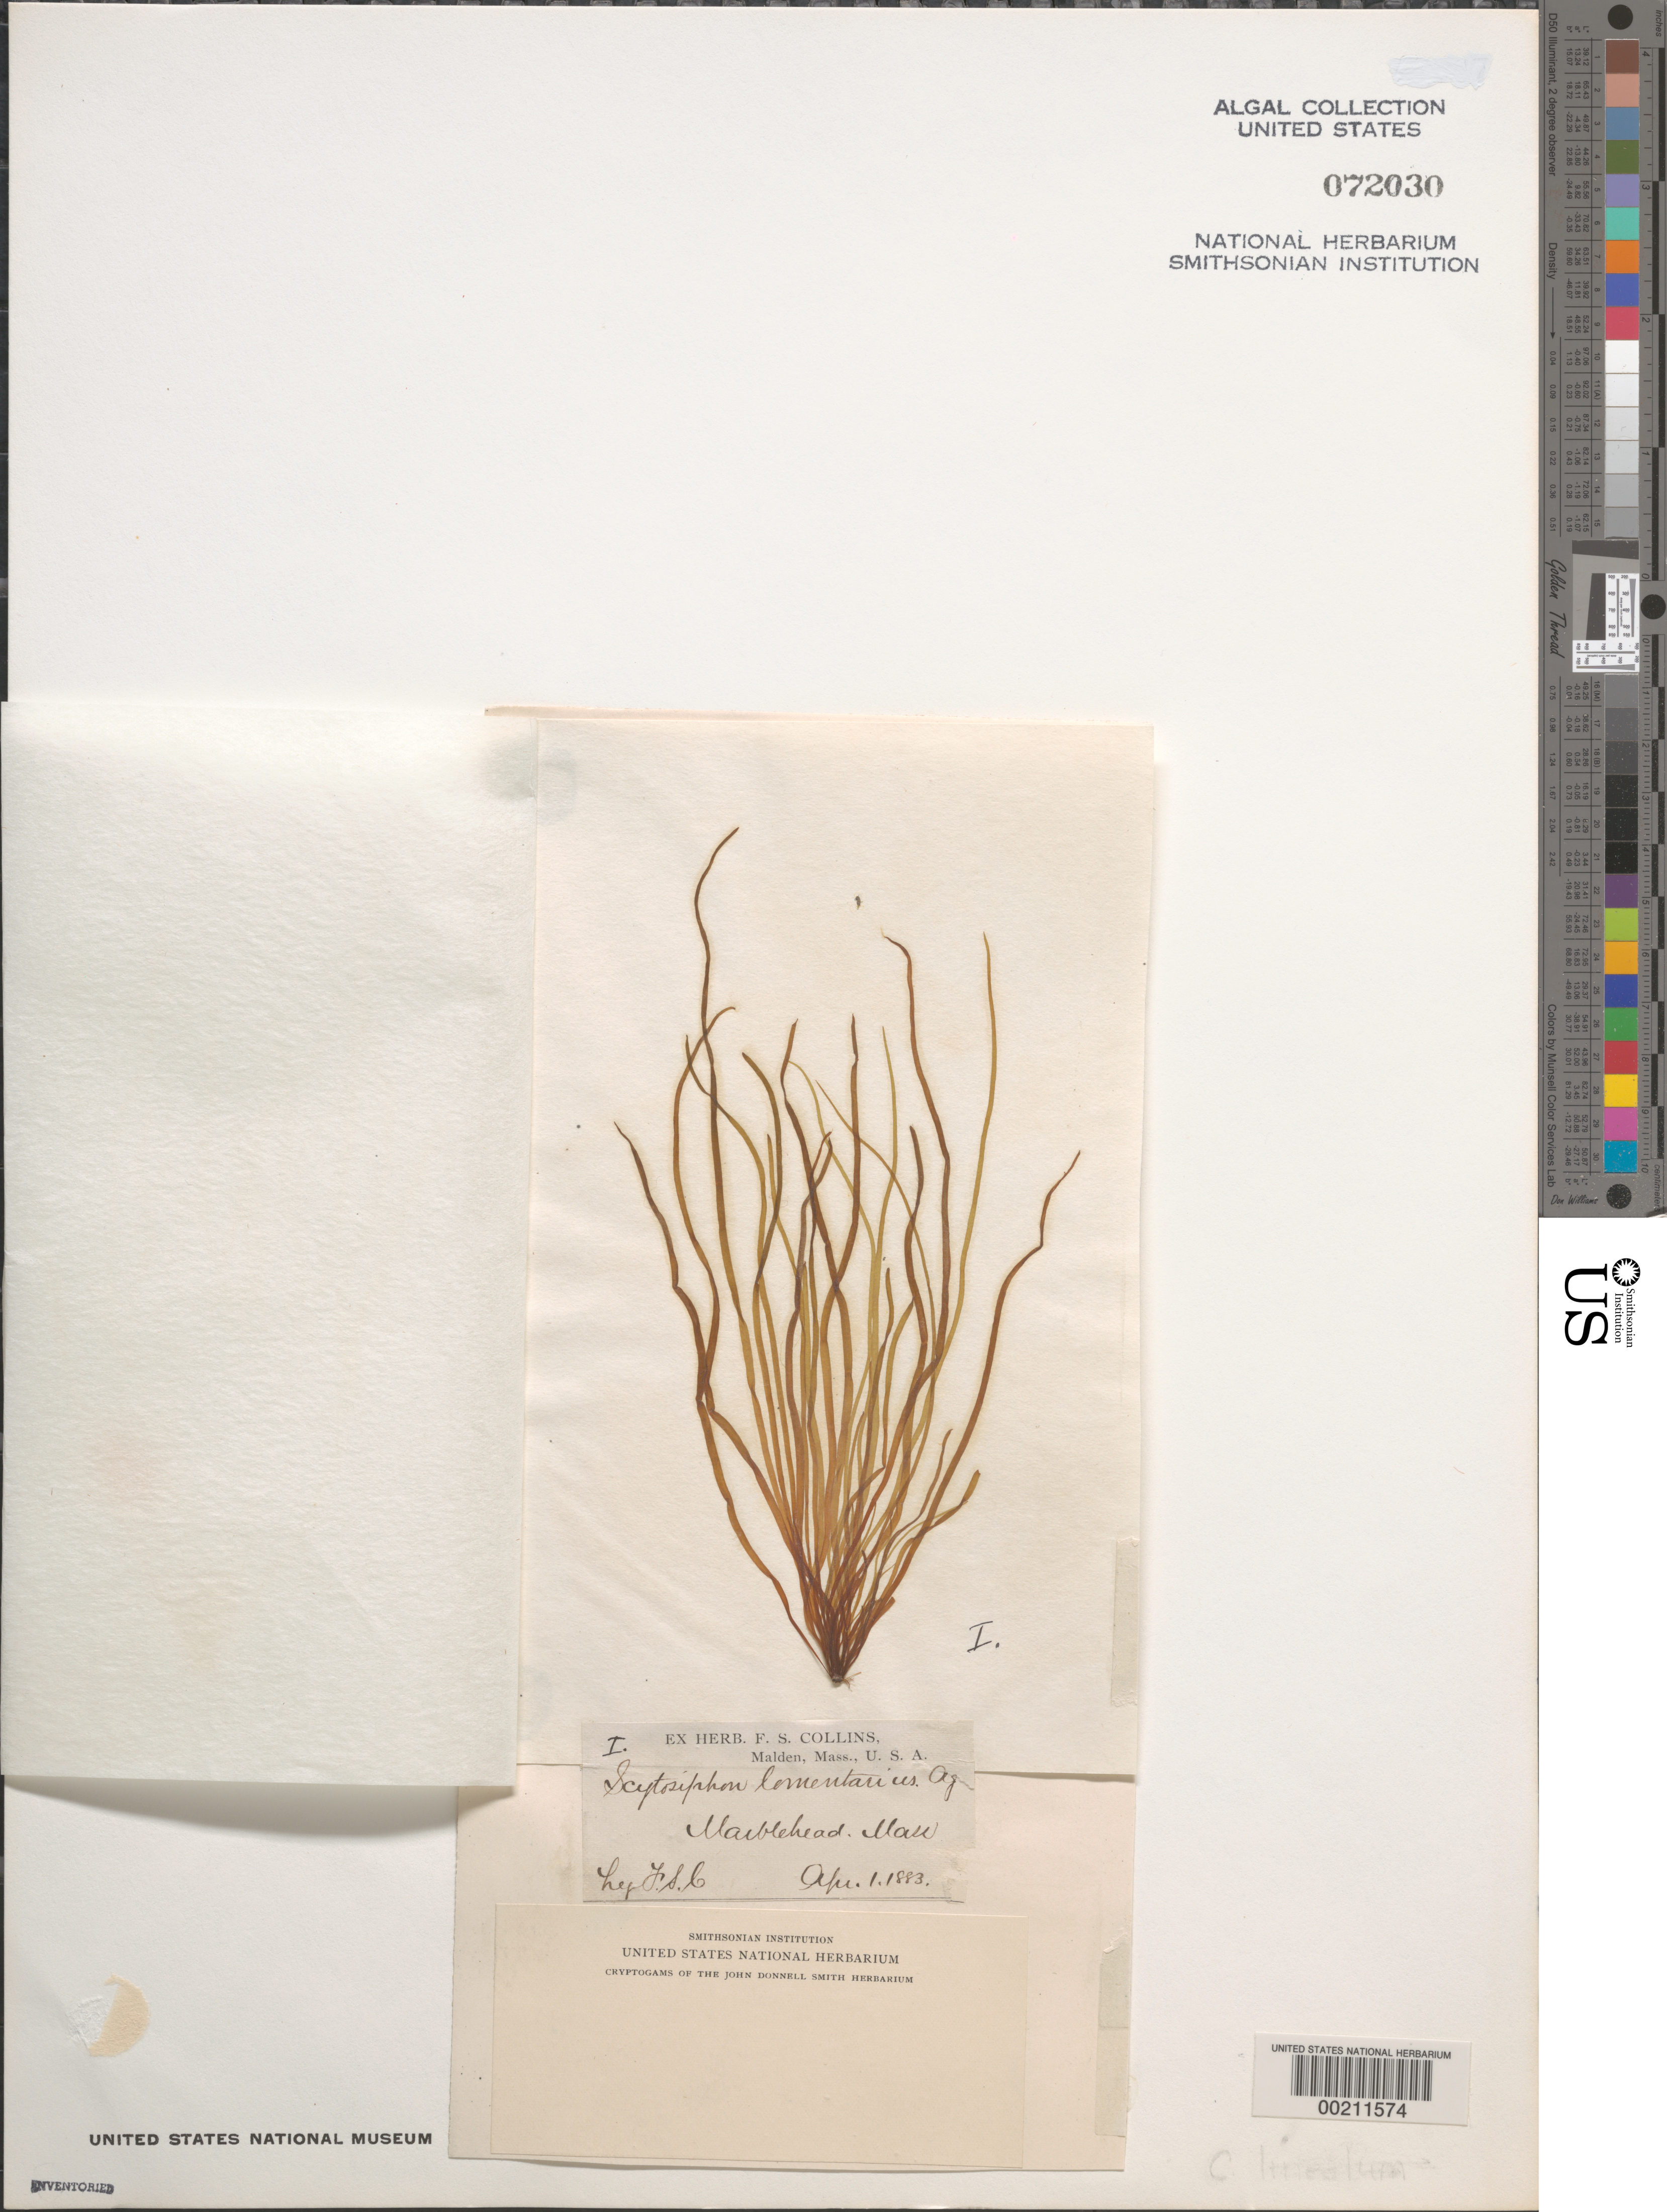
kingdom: Chromista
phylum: Ochrophyta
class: Phaeophyceae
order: Scytosiphonales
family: Scytosiphonaceae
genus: Scytosiphon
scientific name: Scytosiphon lomentaria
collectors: F. Collins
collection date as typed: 01 Apr 1883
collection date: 1883-04-01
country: United States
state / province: Massachusetts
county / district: Essex County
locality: Marblehead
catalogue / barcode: US 72030